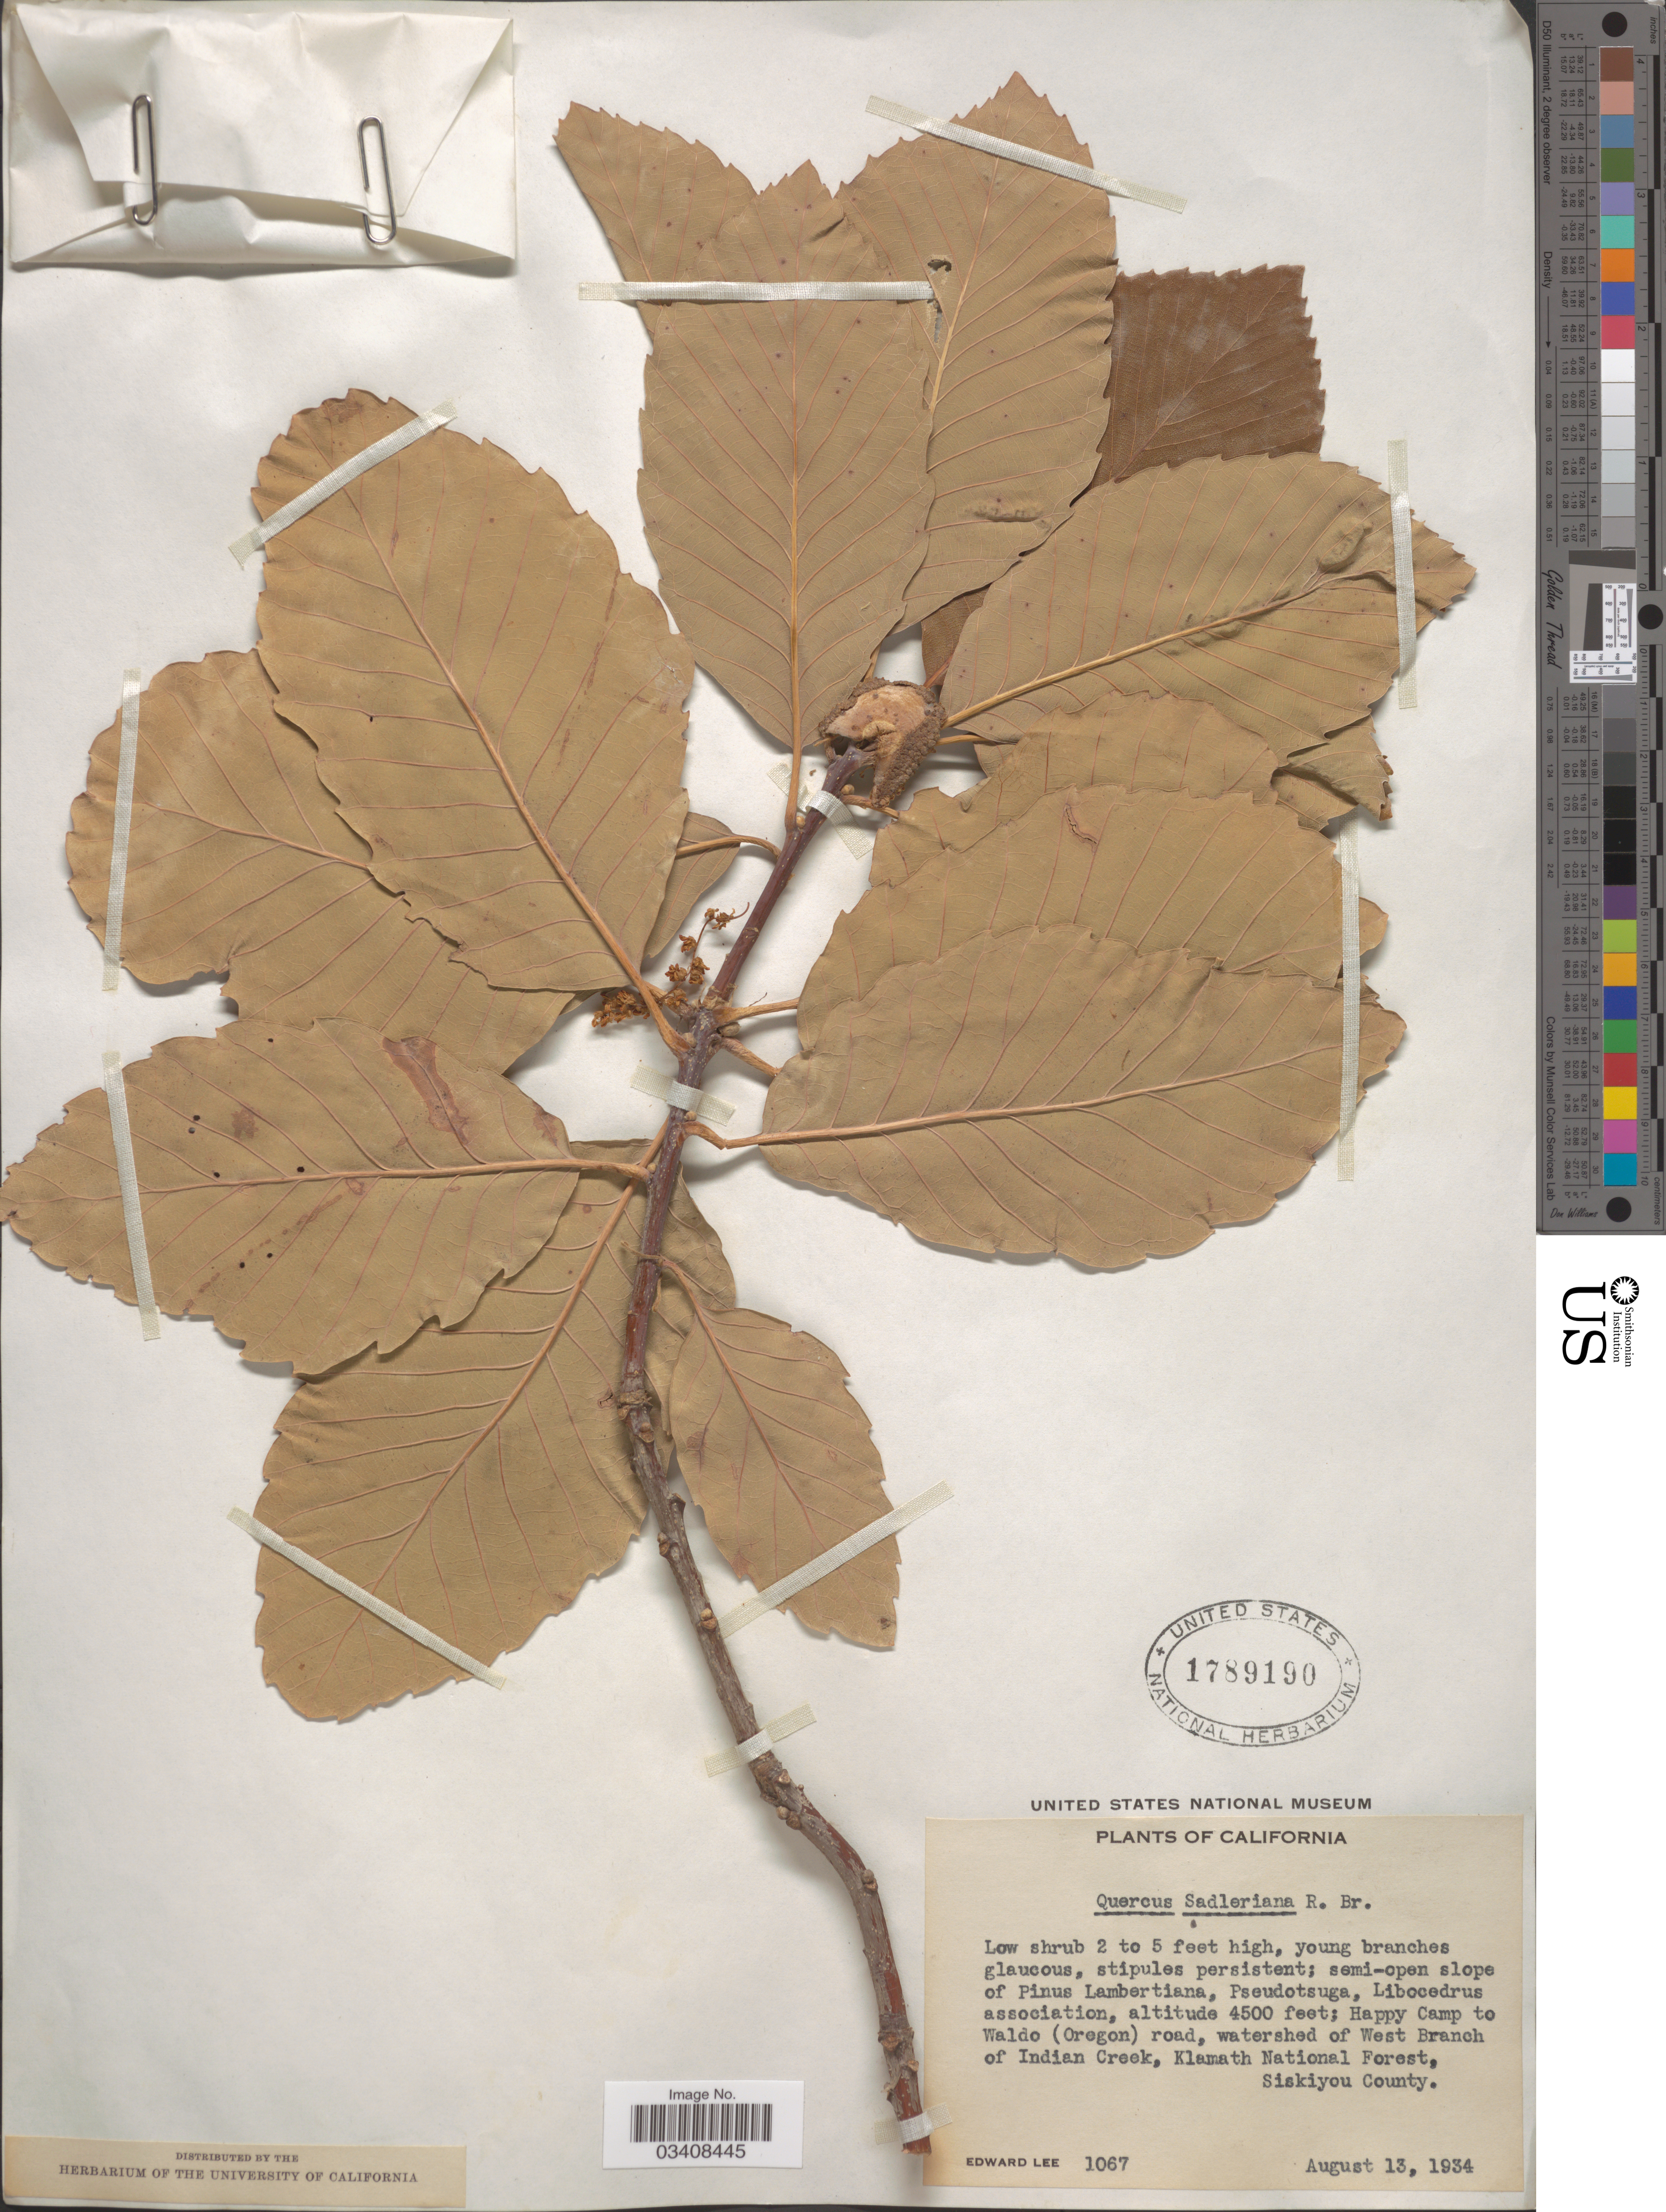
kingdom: Plantae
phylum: Tracheophyta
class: Magnoliopsida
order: Fagales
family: Fagaceae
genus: Quercus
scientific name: Quercus sadleriana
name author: R. Br.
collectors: E. Lee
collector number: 1067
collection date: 1934-08-13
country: United States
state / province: California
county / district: Siskiyou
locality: Happy Camp to Waldo (Oregon) road, watershed of West Branch of Indian Creek, Klamath National Forest, Siskiyou County.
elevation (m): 1372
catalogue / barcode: US 1789190